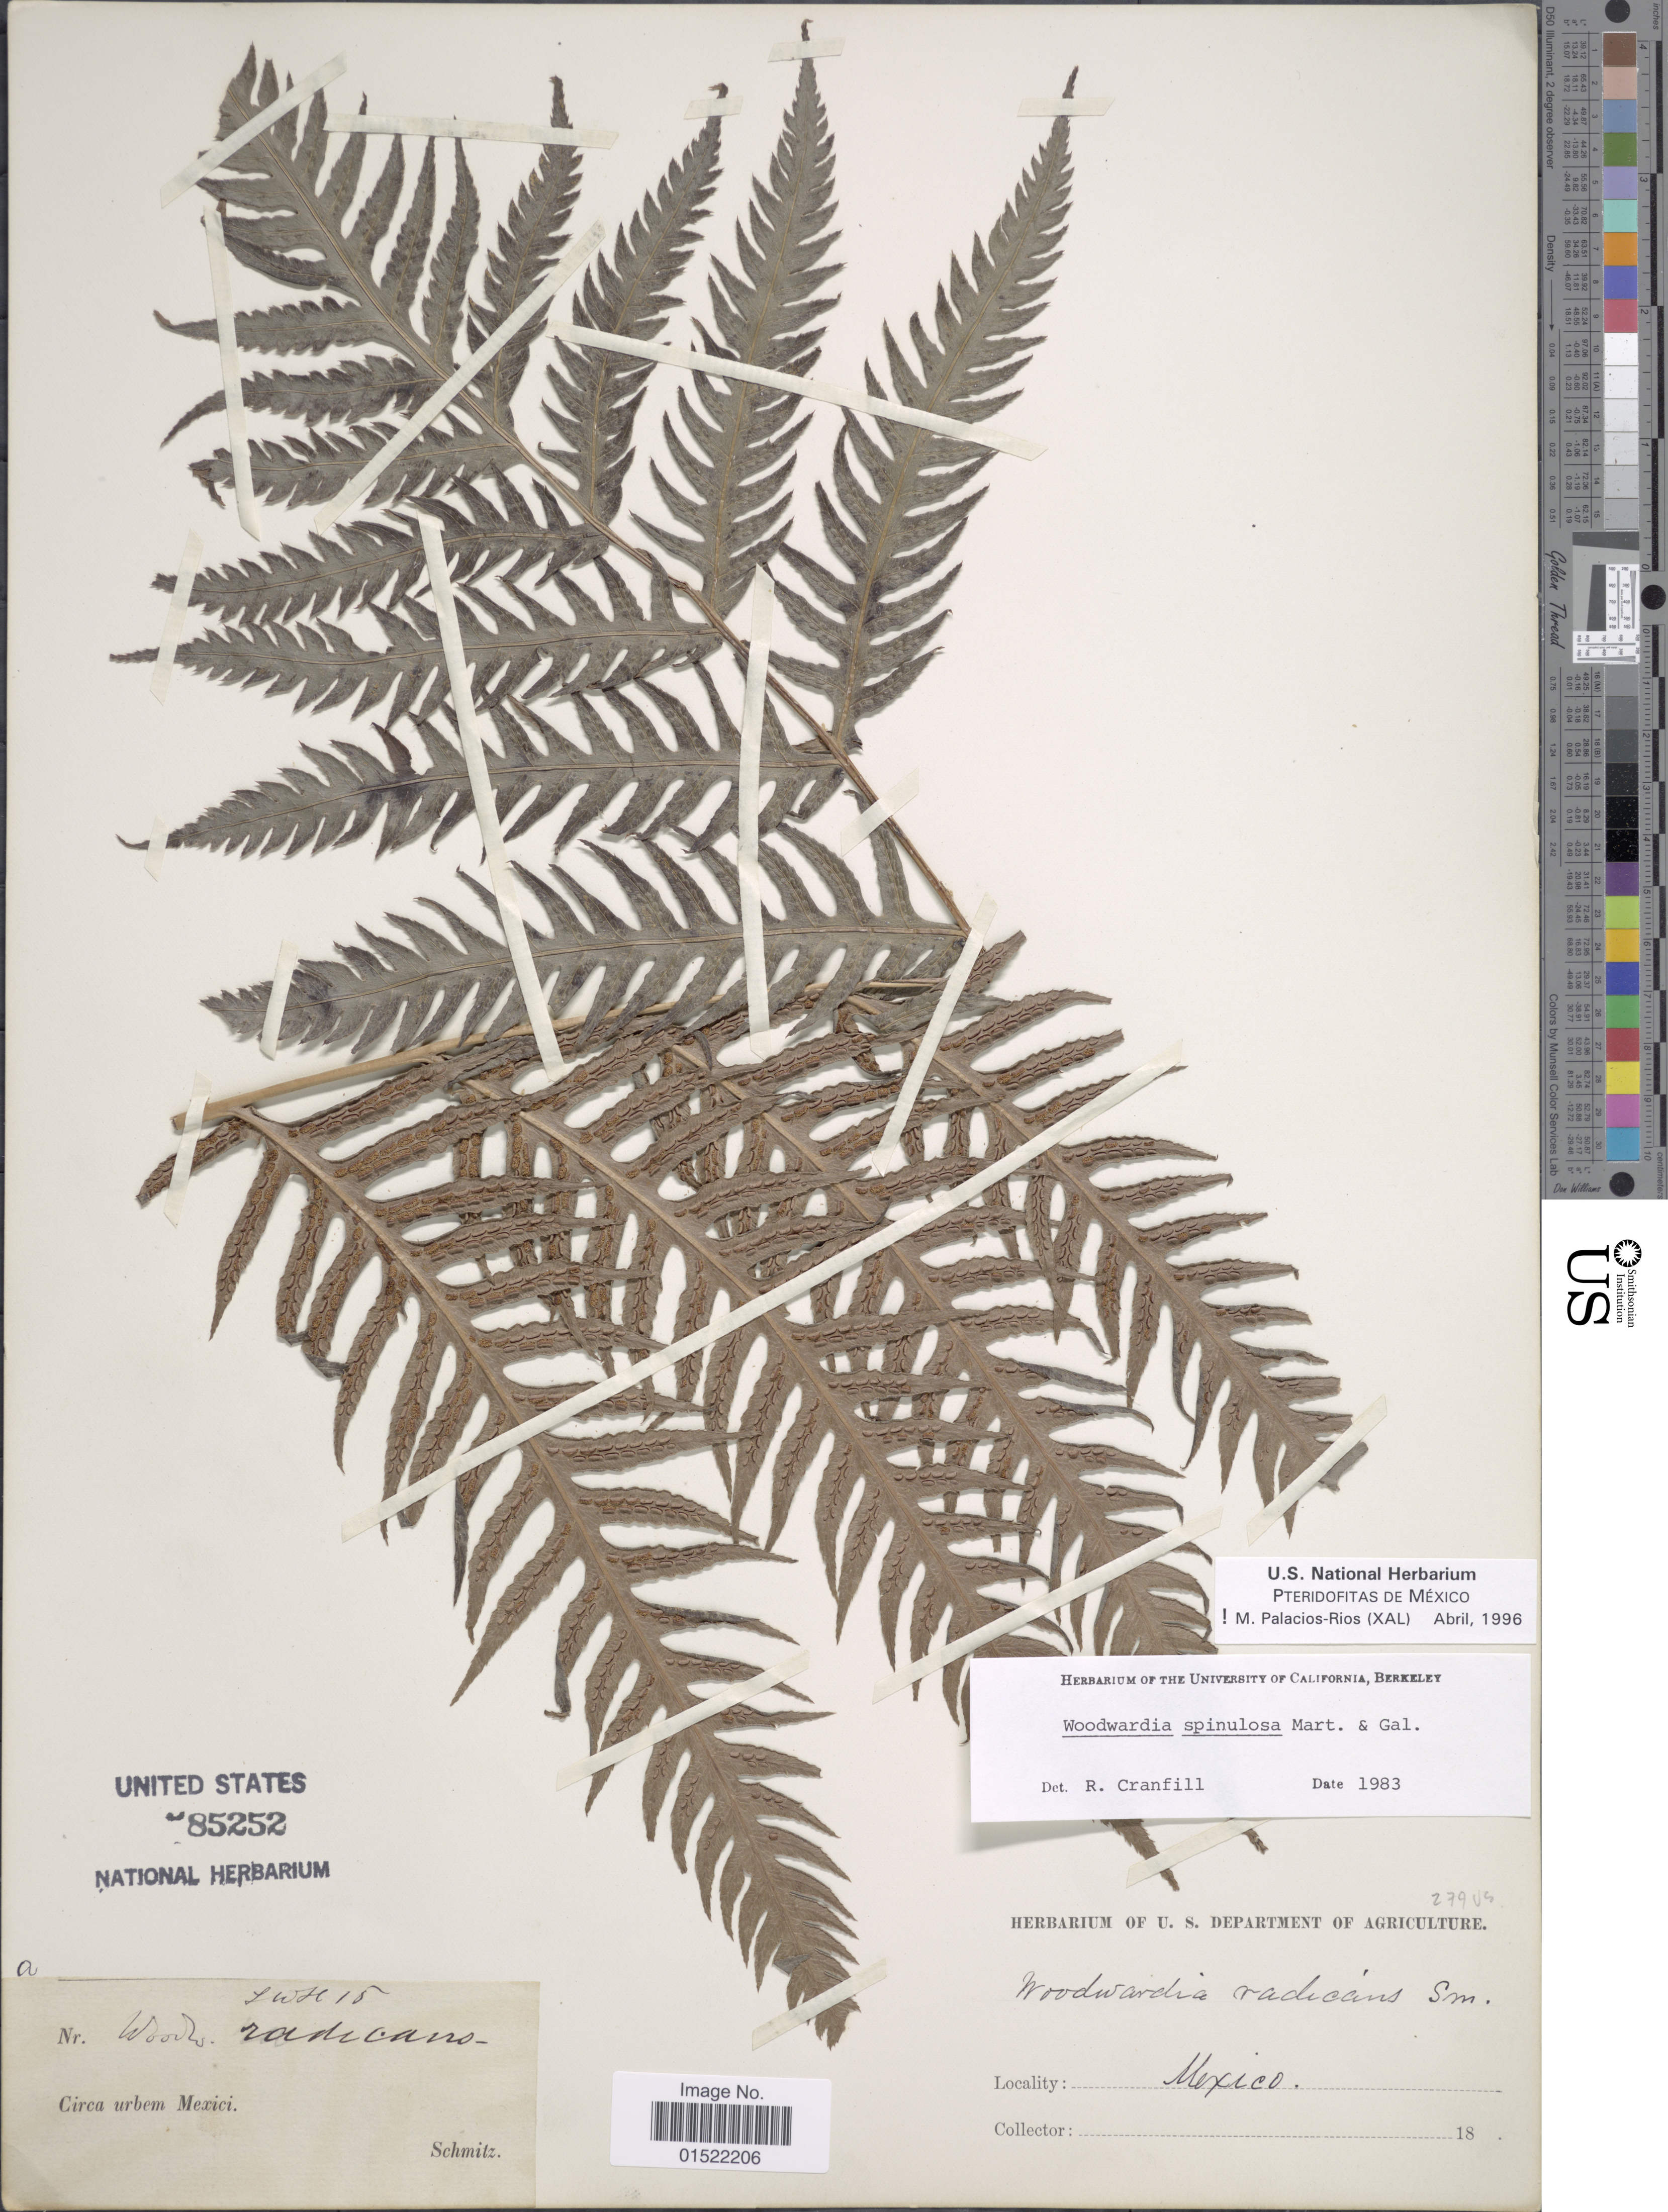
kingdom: Plantae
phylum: Tracheophyta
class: Polypodiopsida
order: Polypodiales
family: Blechnaceae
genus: Woodwardia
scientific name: Woodwardia spinulosa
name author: M. Martens & Galeotti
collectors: -. Schmitz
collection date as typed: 18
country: Mexico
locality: Circa urbem Mexici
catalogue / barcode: US 85252